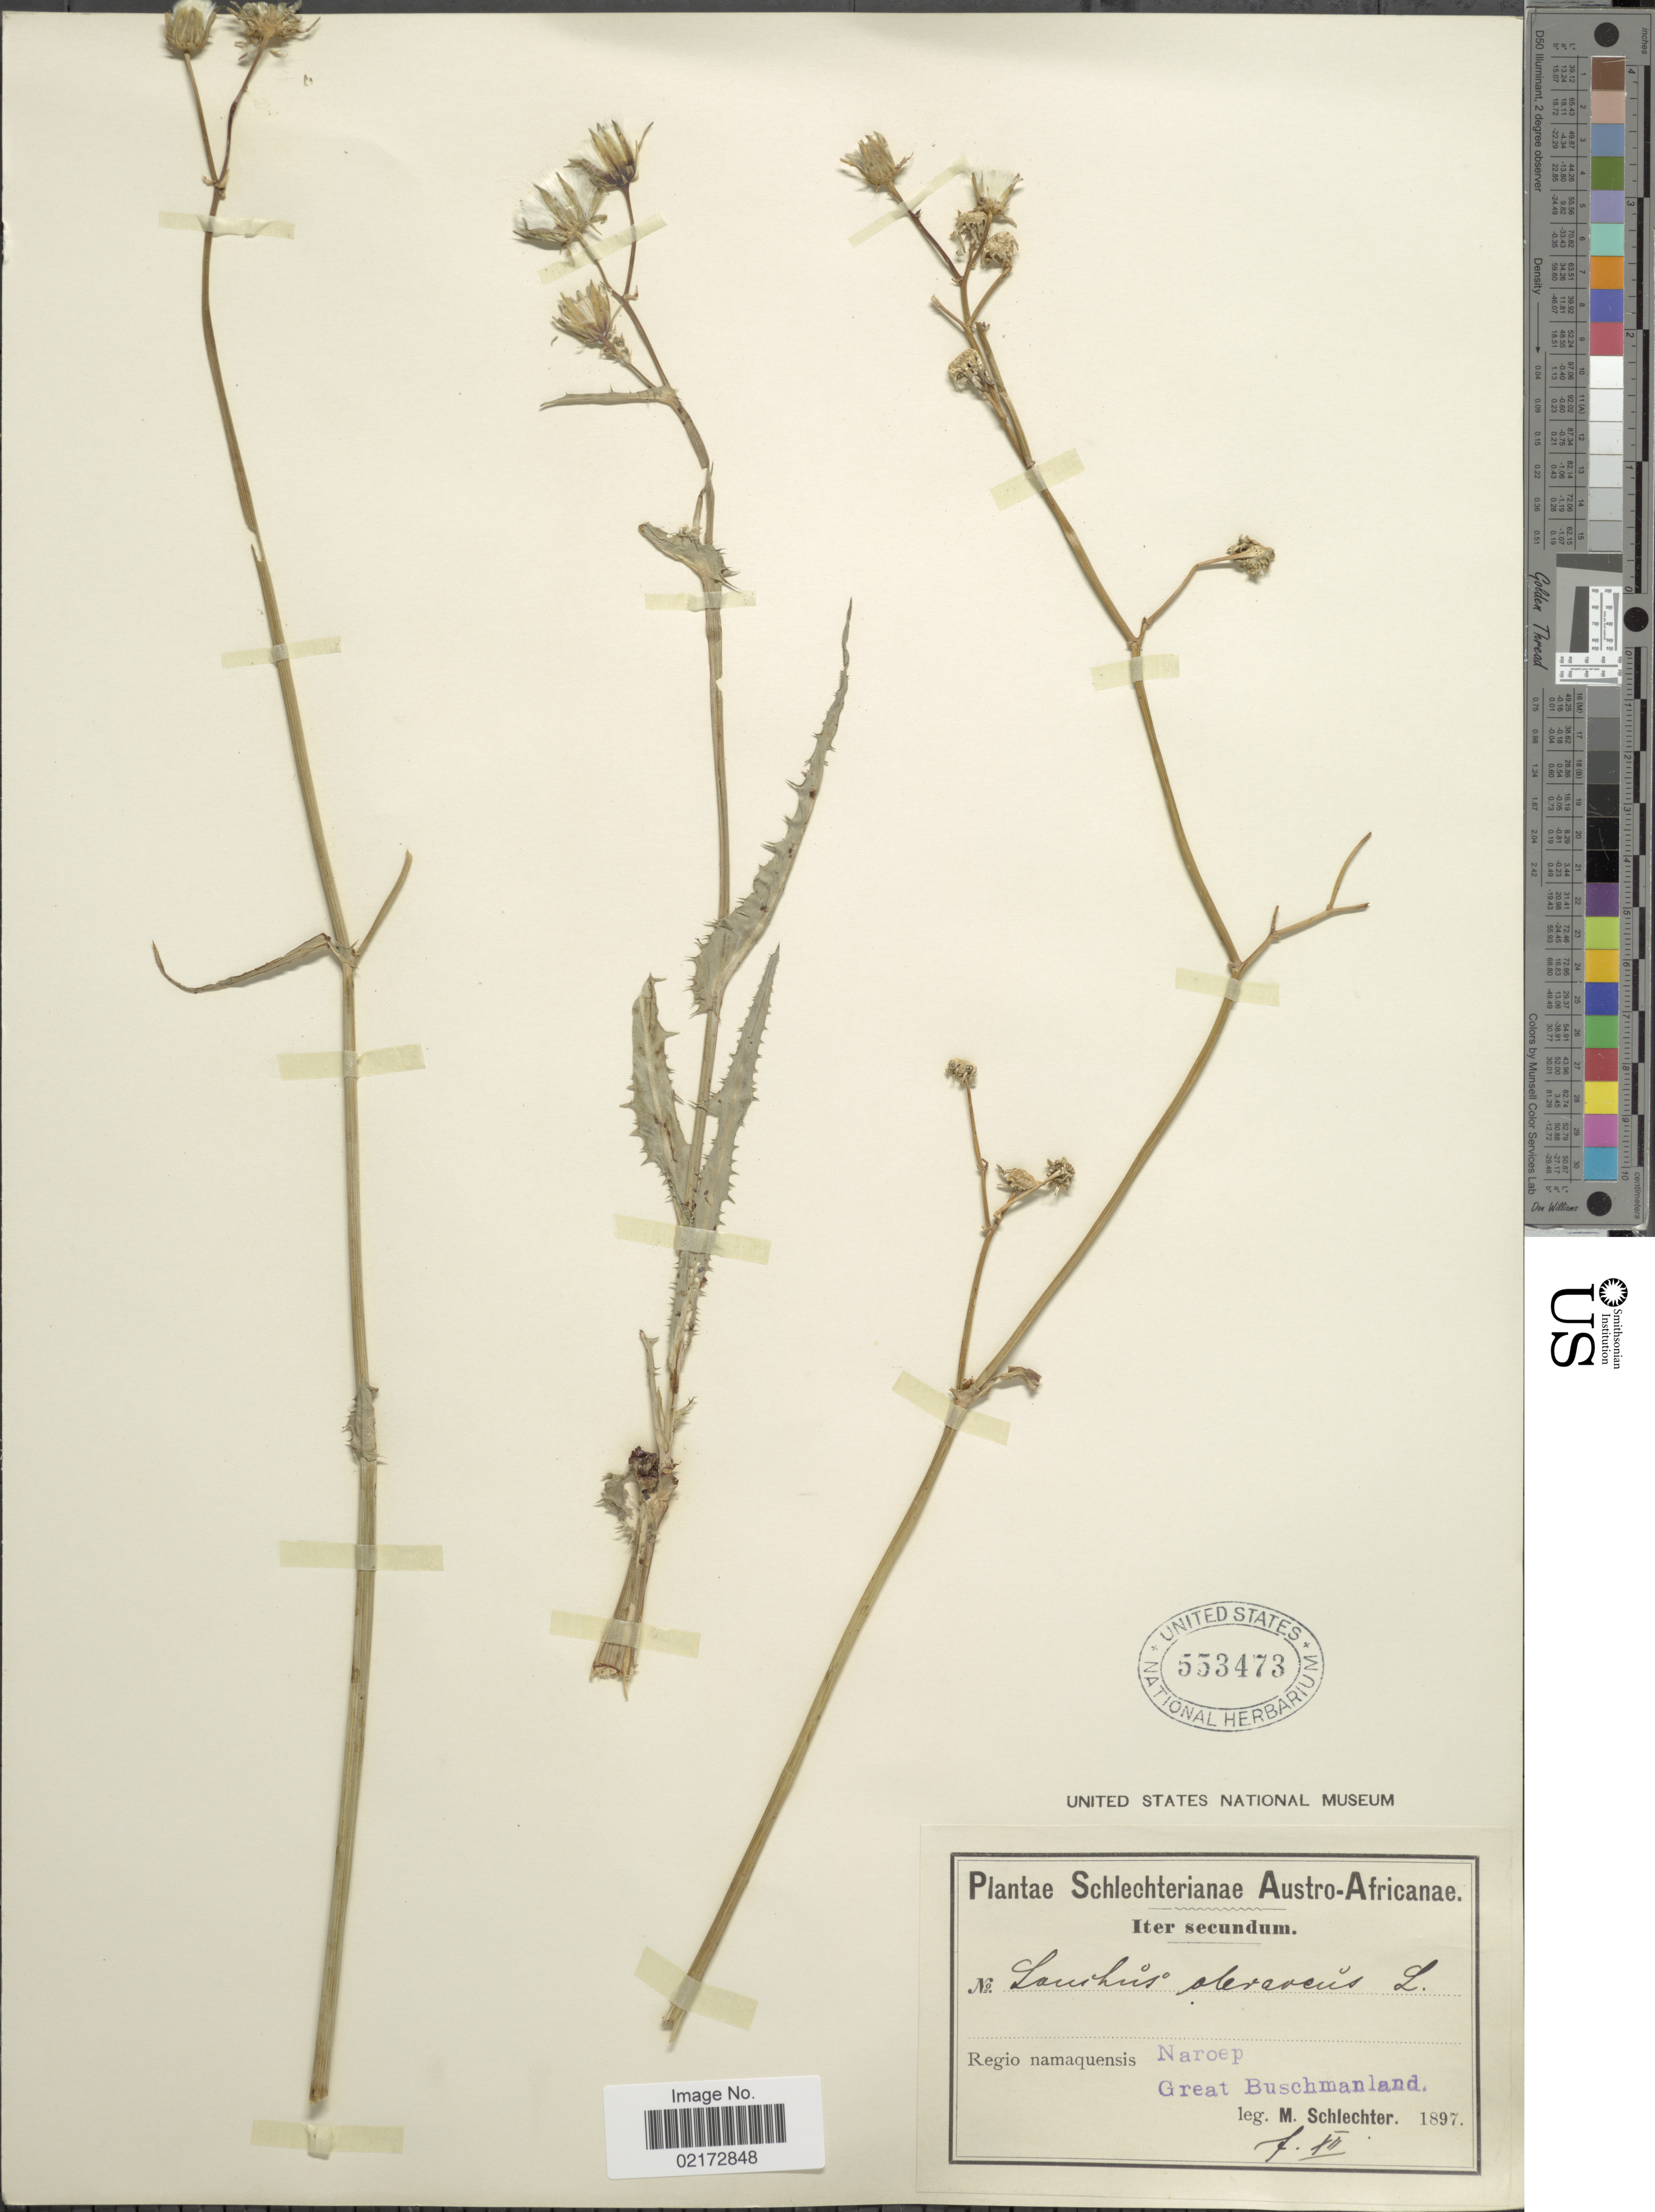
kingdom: Plantae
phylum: Tracheophyta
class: Magnoliopsida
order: Asterales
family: Asteraceae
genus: Sonchus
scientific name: Sonchus oleraceus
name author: L.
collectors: M. Schlechter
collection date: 1897-12-07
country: South Africa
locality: Austro-Africanae, regio namaquensis, Naroep, Great Buschmanland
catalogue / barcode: US 553473